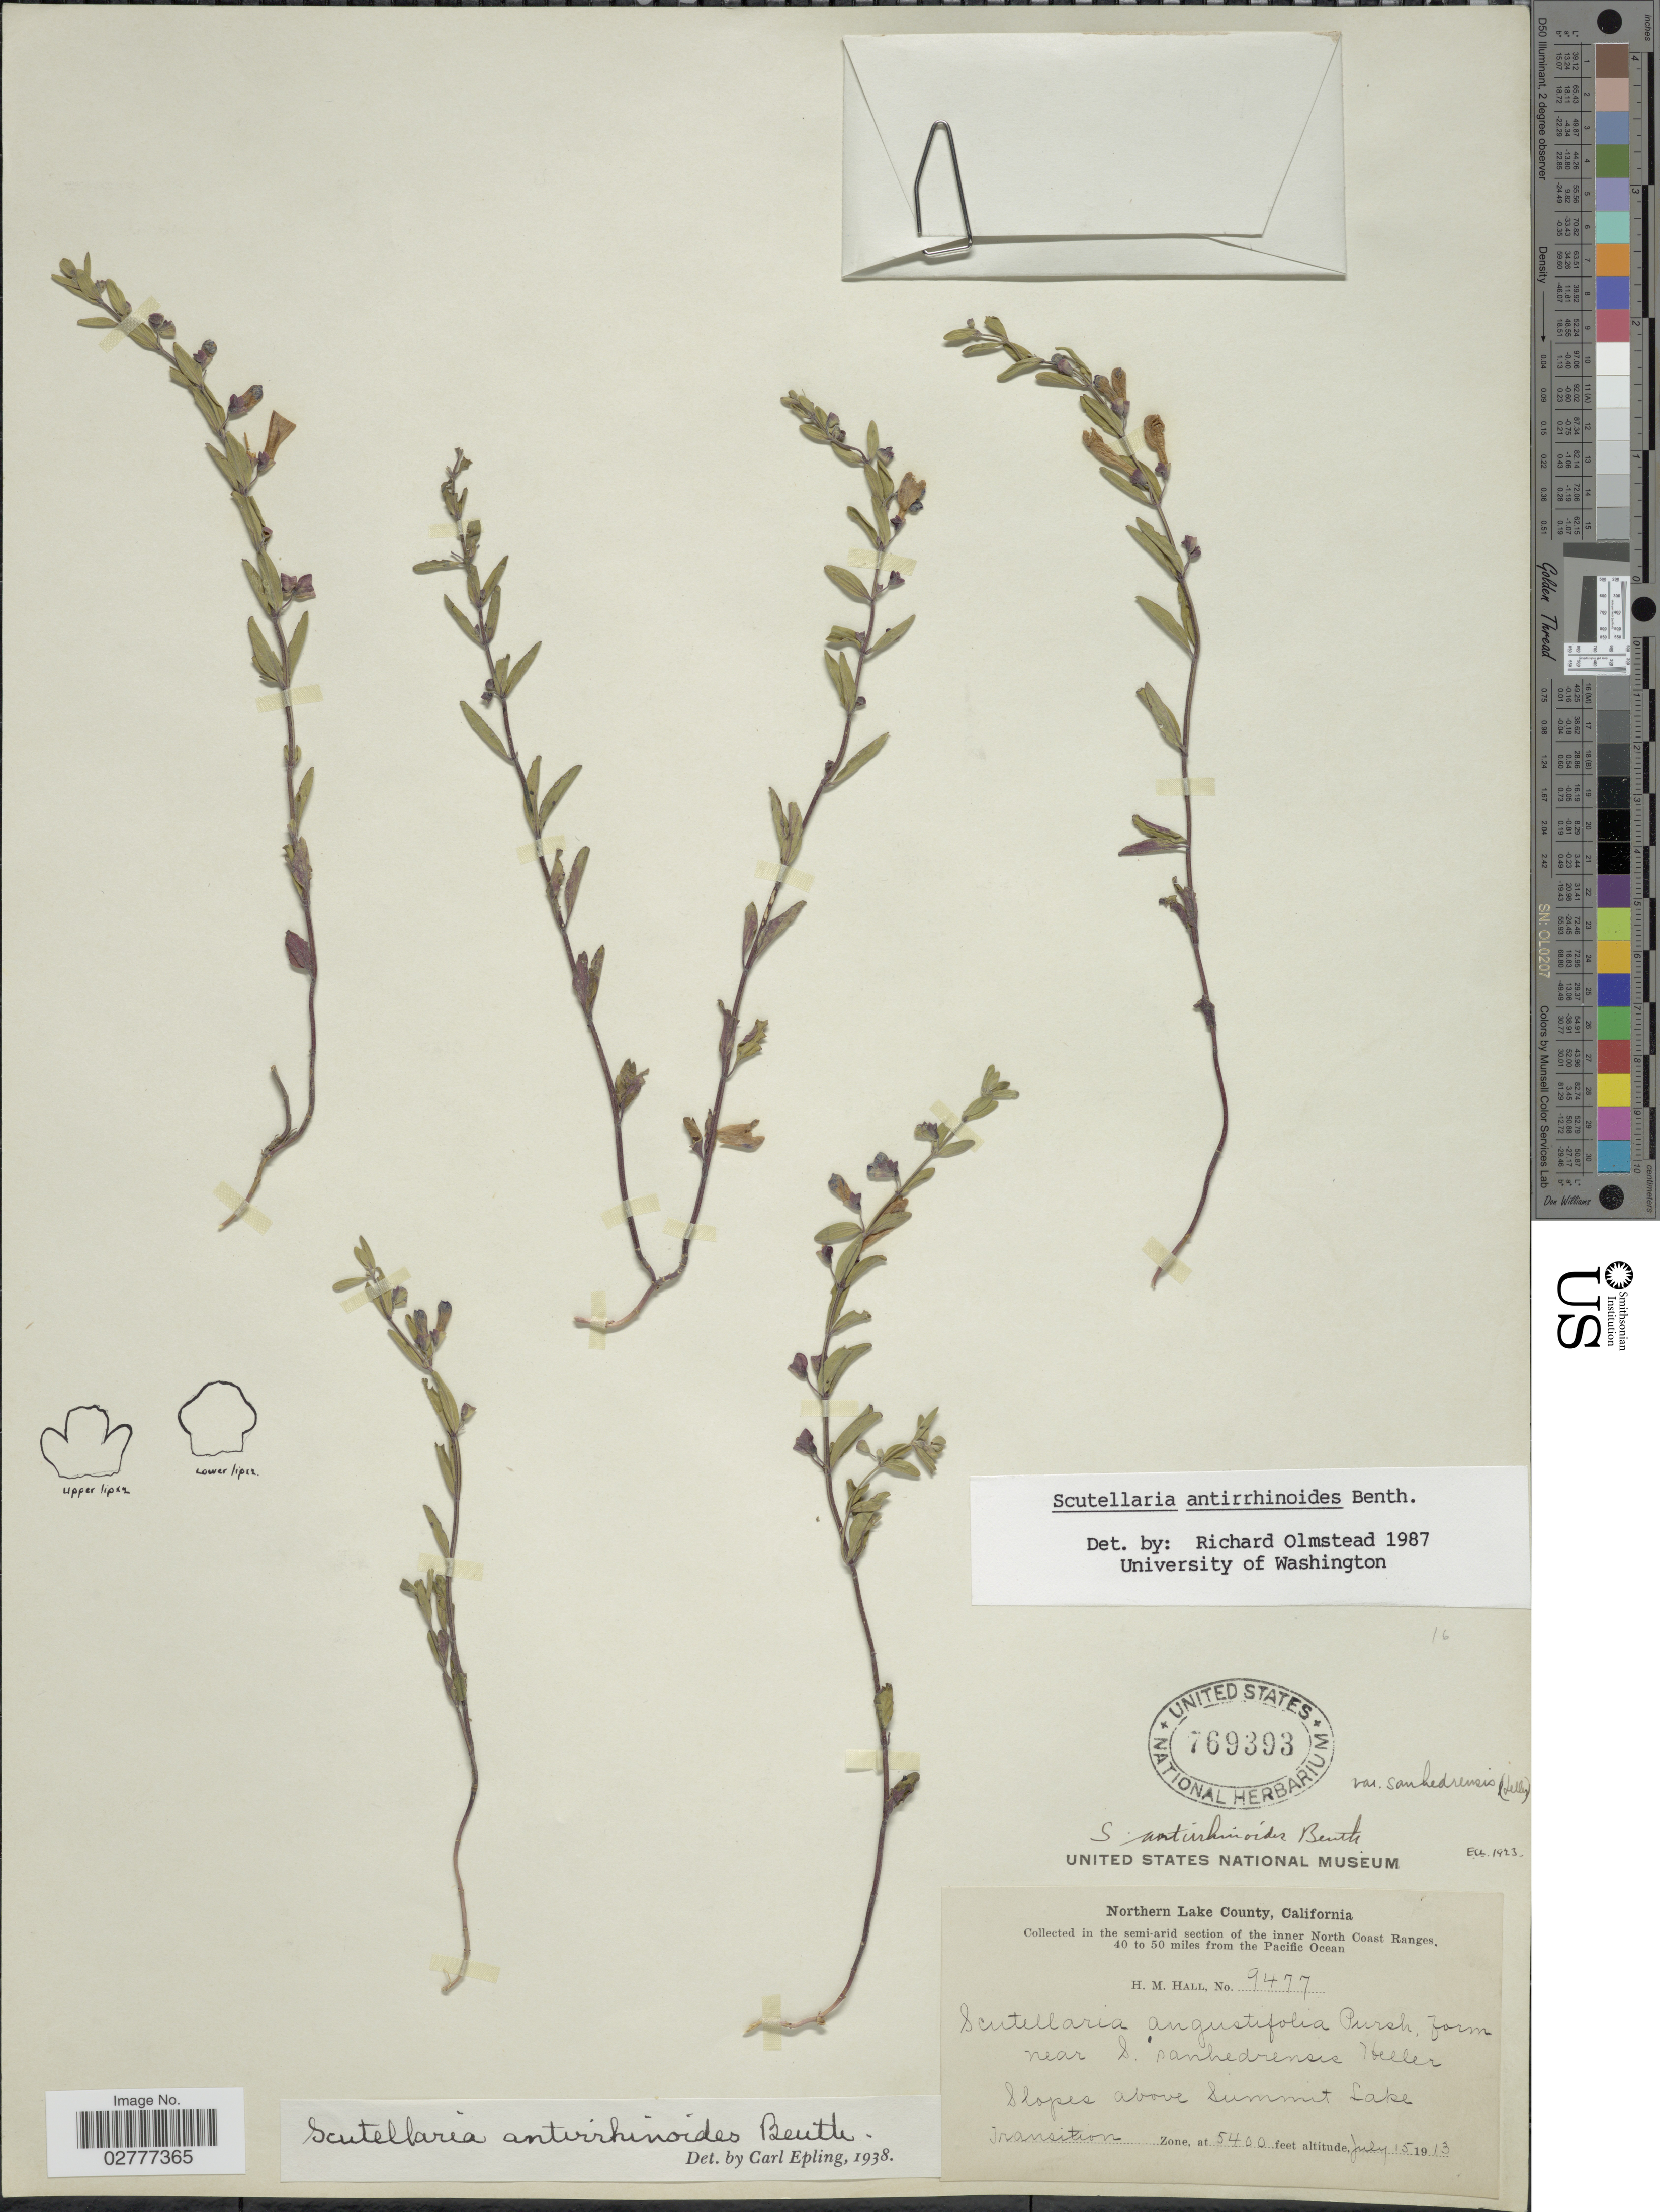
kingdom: Plantae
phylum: Tracheophyta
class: Magnoliopsida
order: Lamiales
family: Lamiaceae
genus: Scutellaria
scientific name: Scutellaria antirrhinoides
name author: Benth.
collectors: H. M. Hall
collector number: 9477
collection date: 1913-07-15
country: United States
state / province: California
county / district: Lake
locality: Northern Lake County, in the semi-arid section of the inner North Coast Ranges, 40 to 50 miles from the Pacific Ocean. Slopes above Summit Lake.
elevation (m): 1646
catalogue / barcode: US 769393